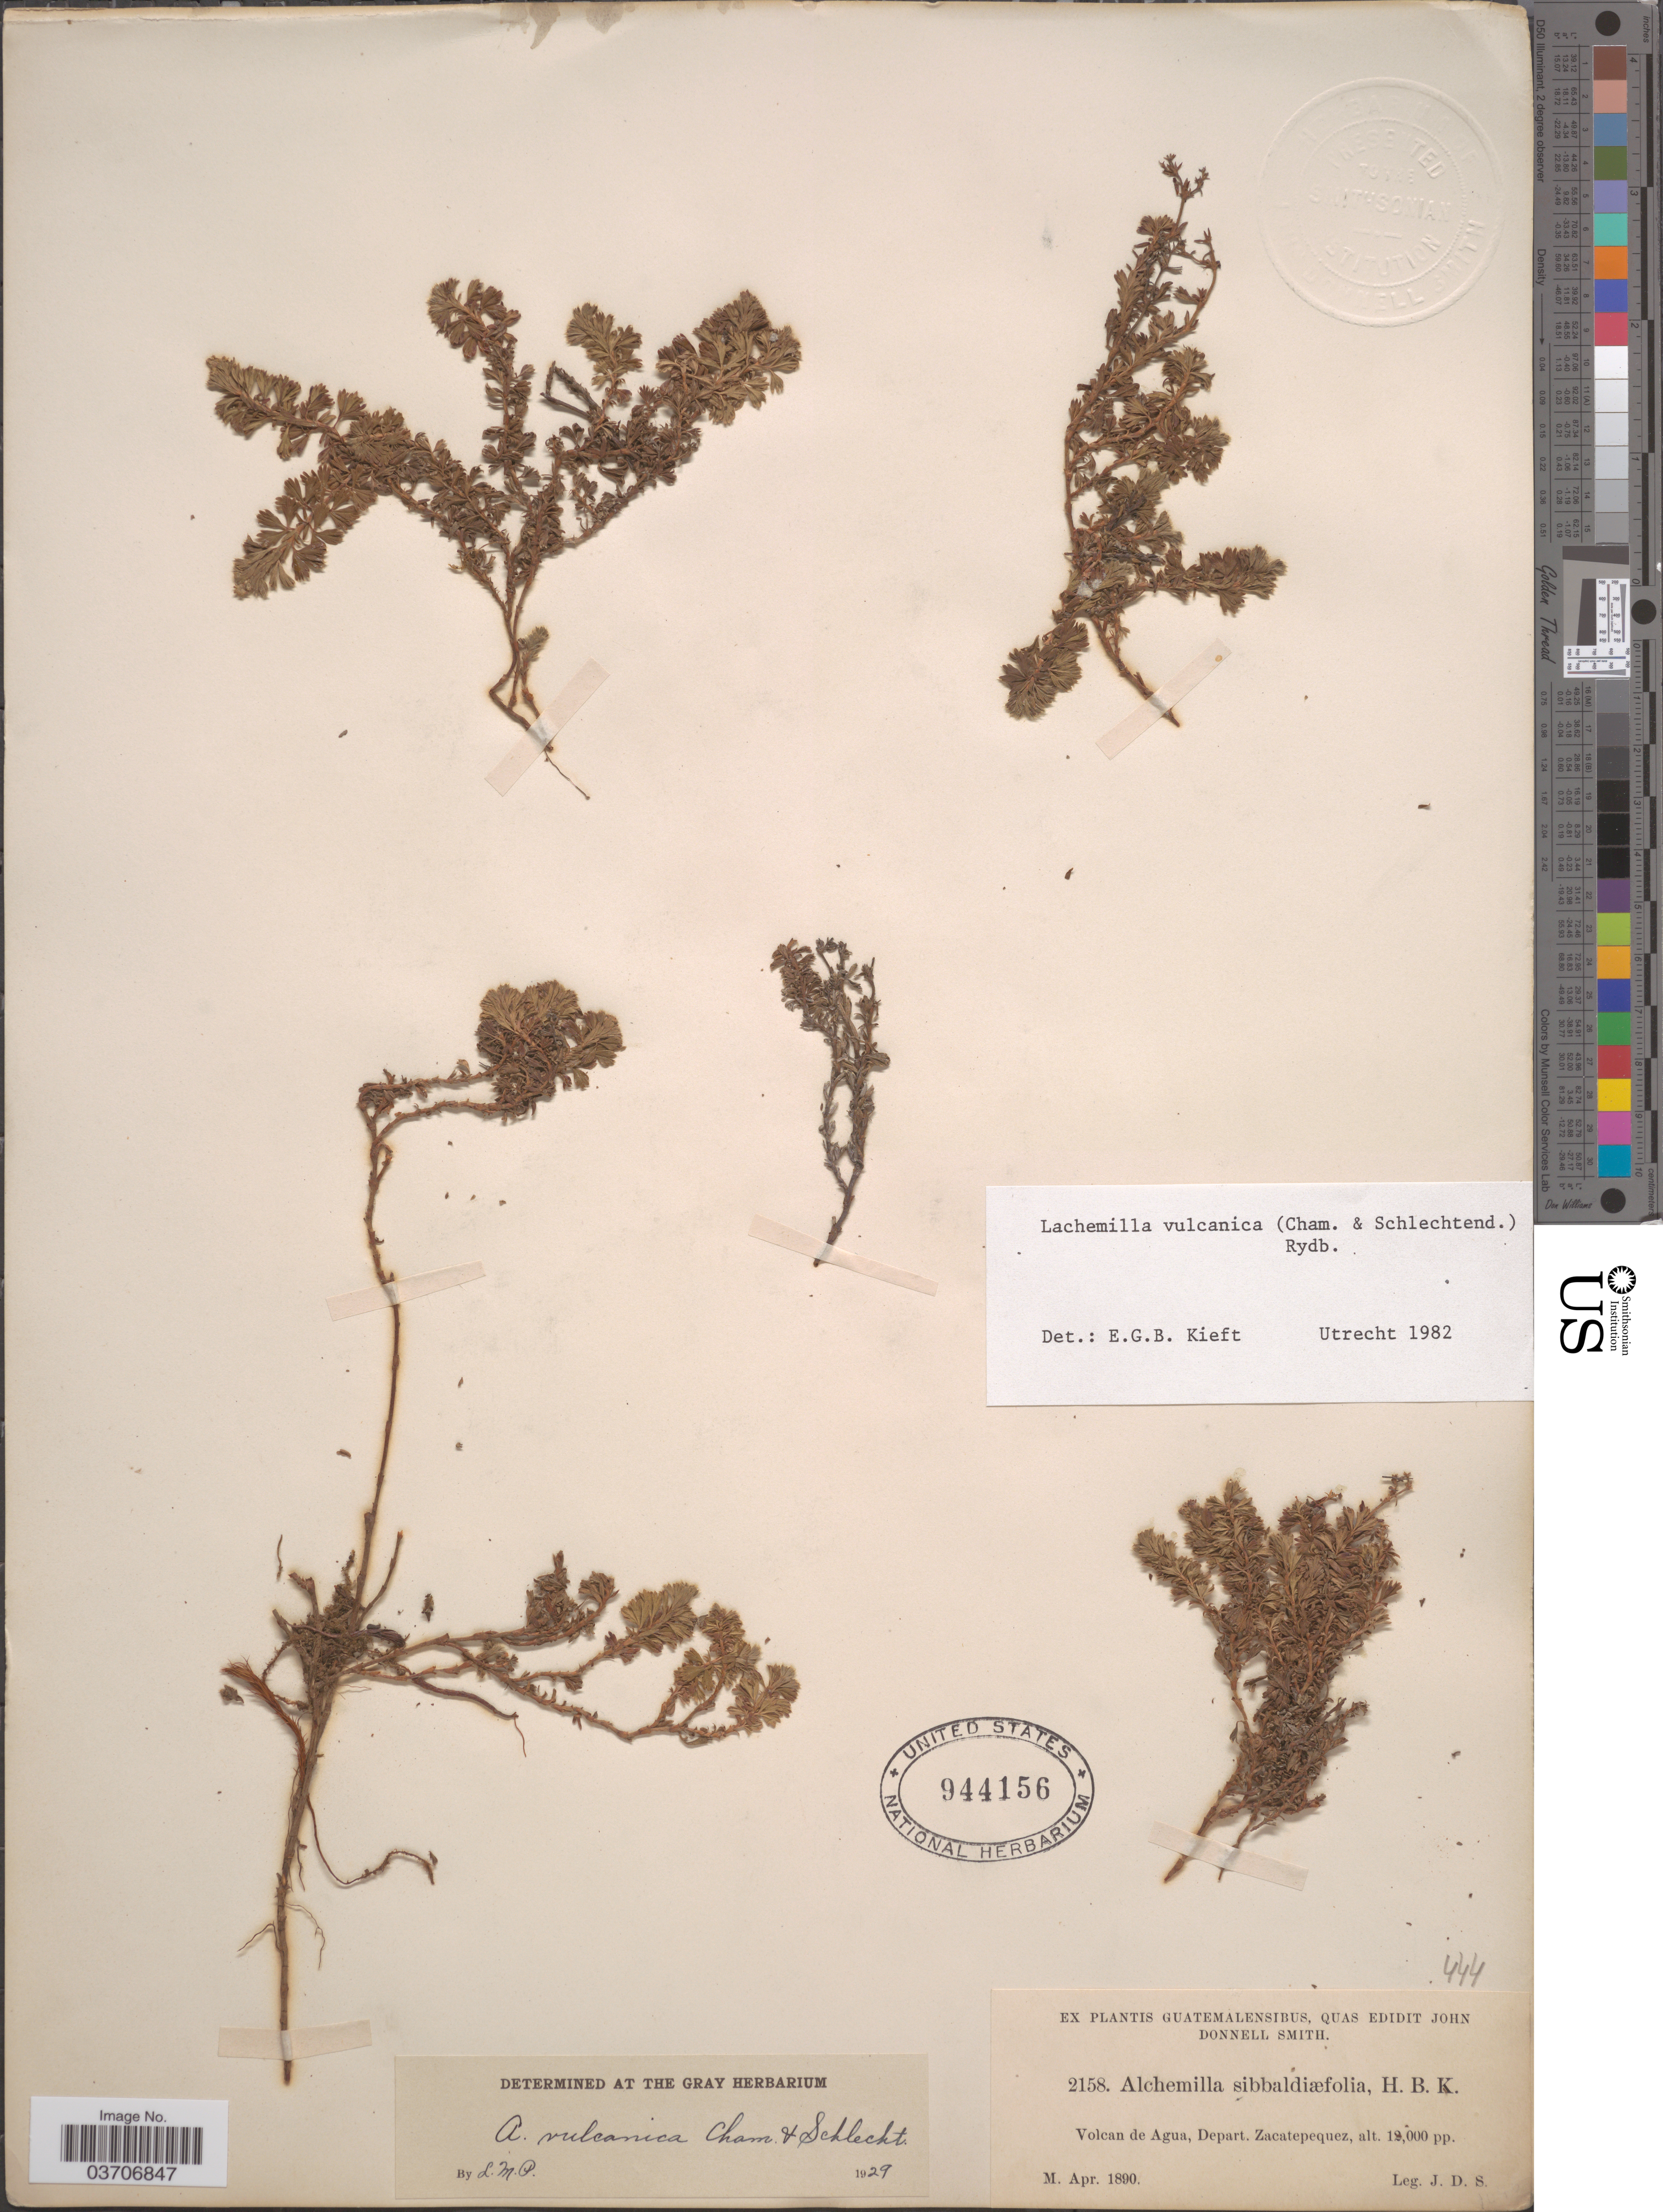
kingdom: Plantae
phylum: Tracheophyta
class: Magnoliopsida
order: Rosales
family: Rosaceae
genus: Lachemilla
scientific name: Lachemilla vulcanica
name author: (Cham. & Schltdl.) Rydb.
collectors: J. Donnell Smith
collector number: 2158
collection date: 1890-04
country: Guatemala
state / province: Sacatepequez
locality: Volcan de Agua, Depart. Zacatepequez.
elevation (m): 3658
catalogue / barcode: US 944156